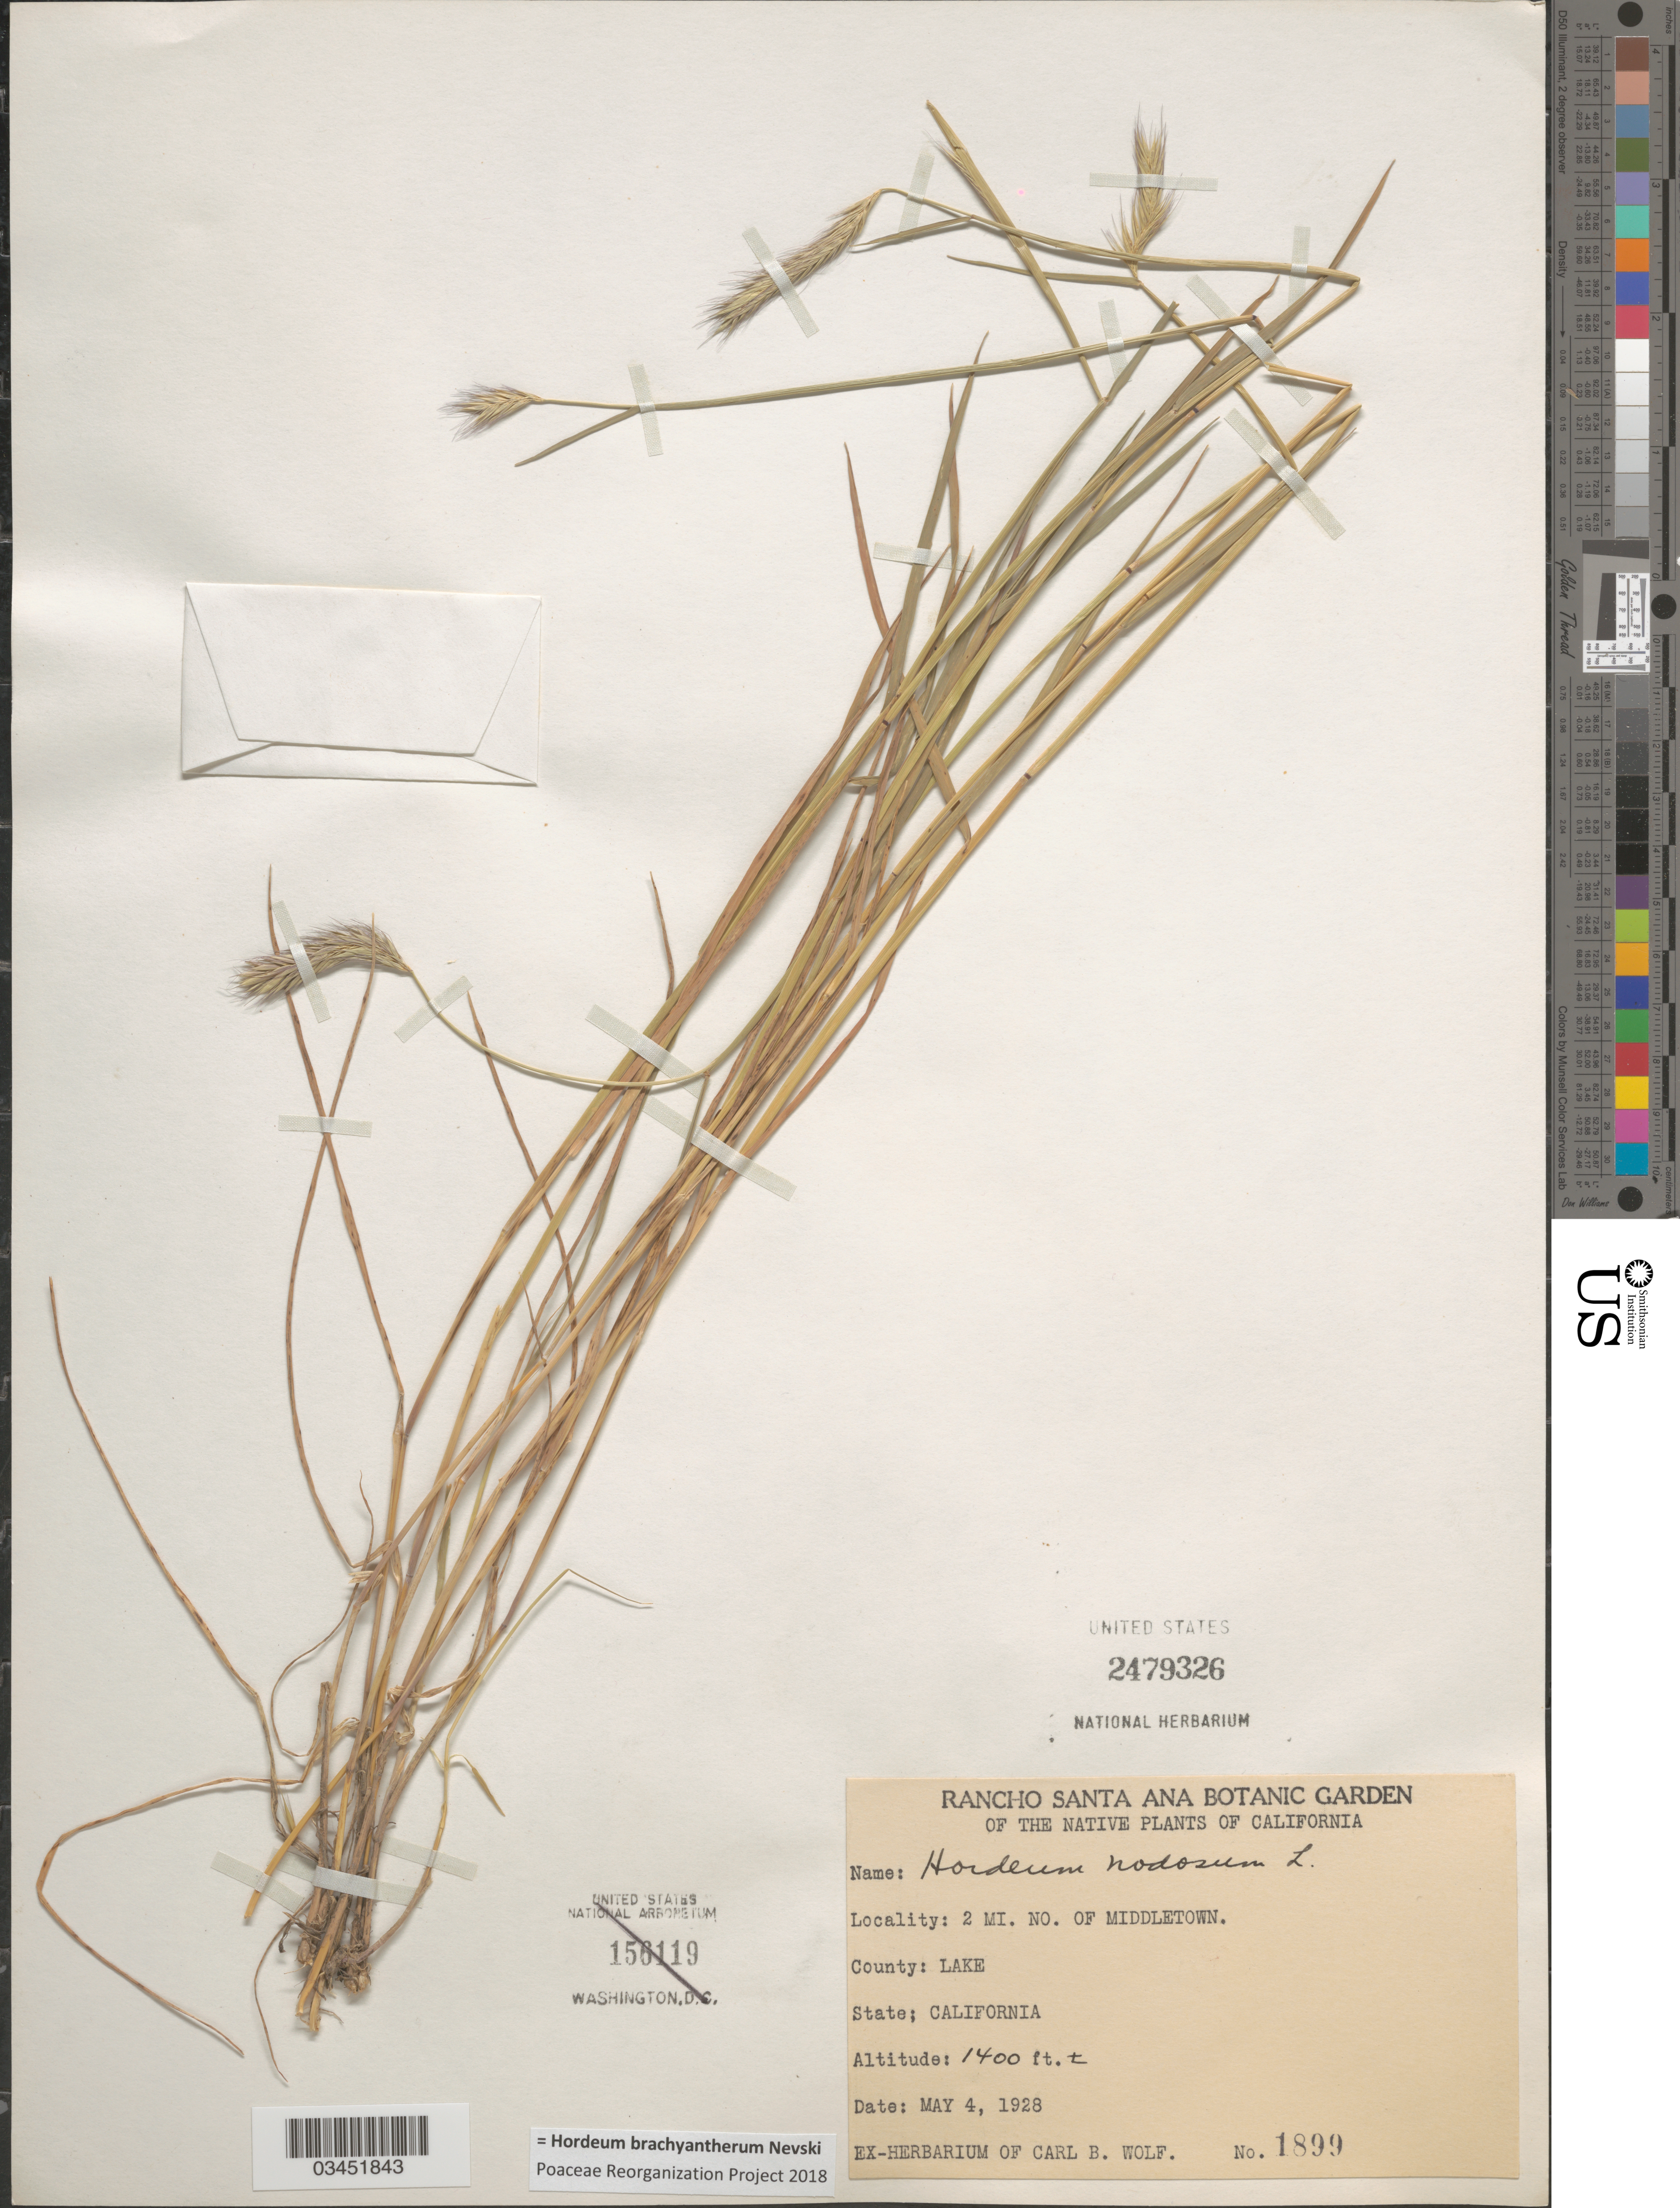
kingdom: Plantae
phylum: Tracheophyta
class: Liliopsida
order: Poales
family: Poaceae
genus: Hordeum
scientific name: Hordeum brachyantherum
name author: Nevski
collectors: ex herb. Carl B. Wolf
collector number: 1899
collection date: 1928-05-04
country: United States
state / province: California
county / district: Lake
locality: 2 mi. No. of Middletown. County: Lake.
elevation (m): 427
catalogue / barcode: US 2479326